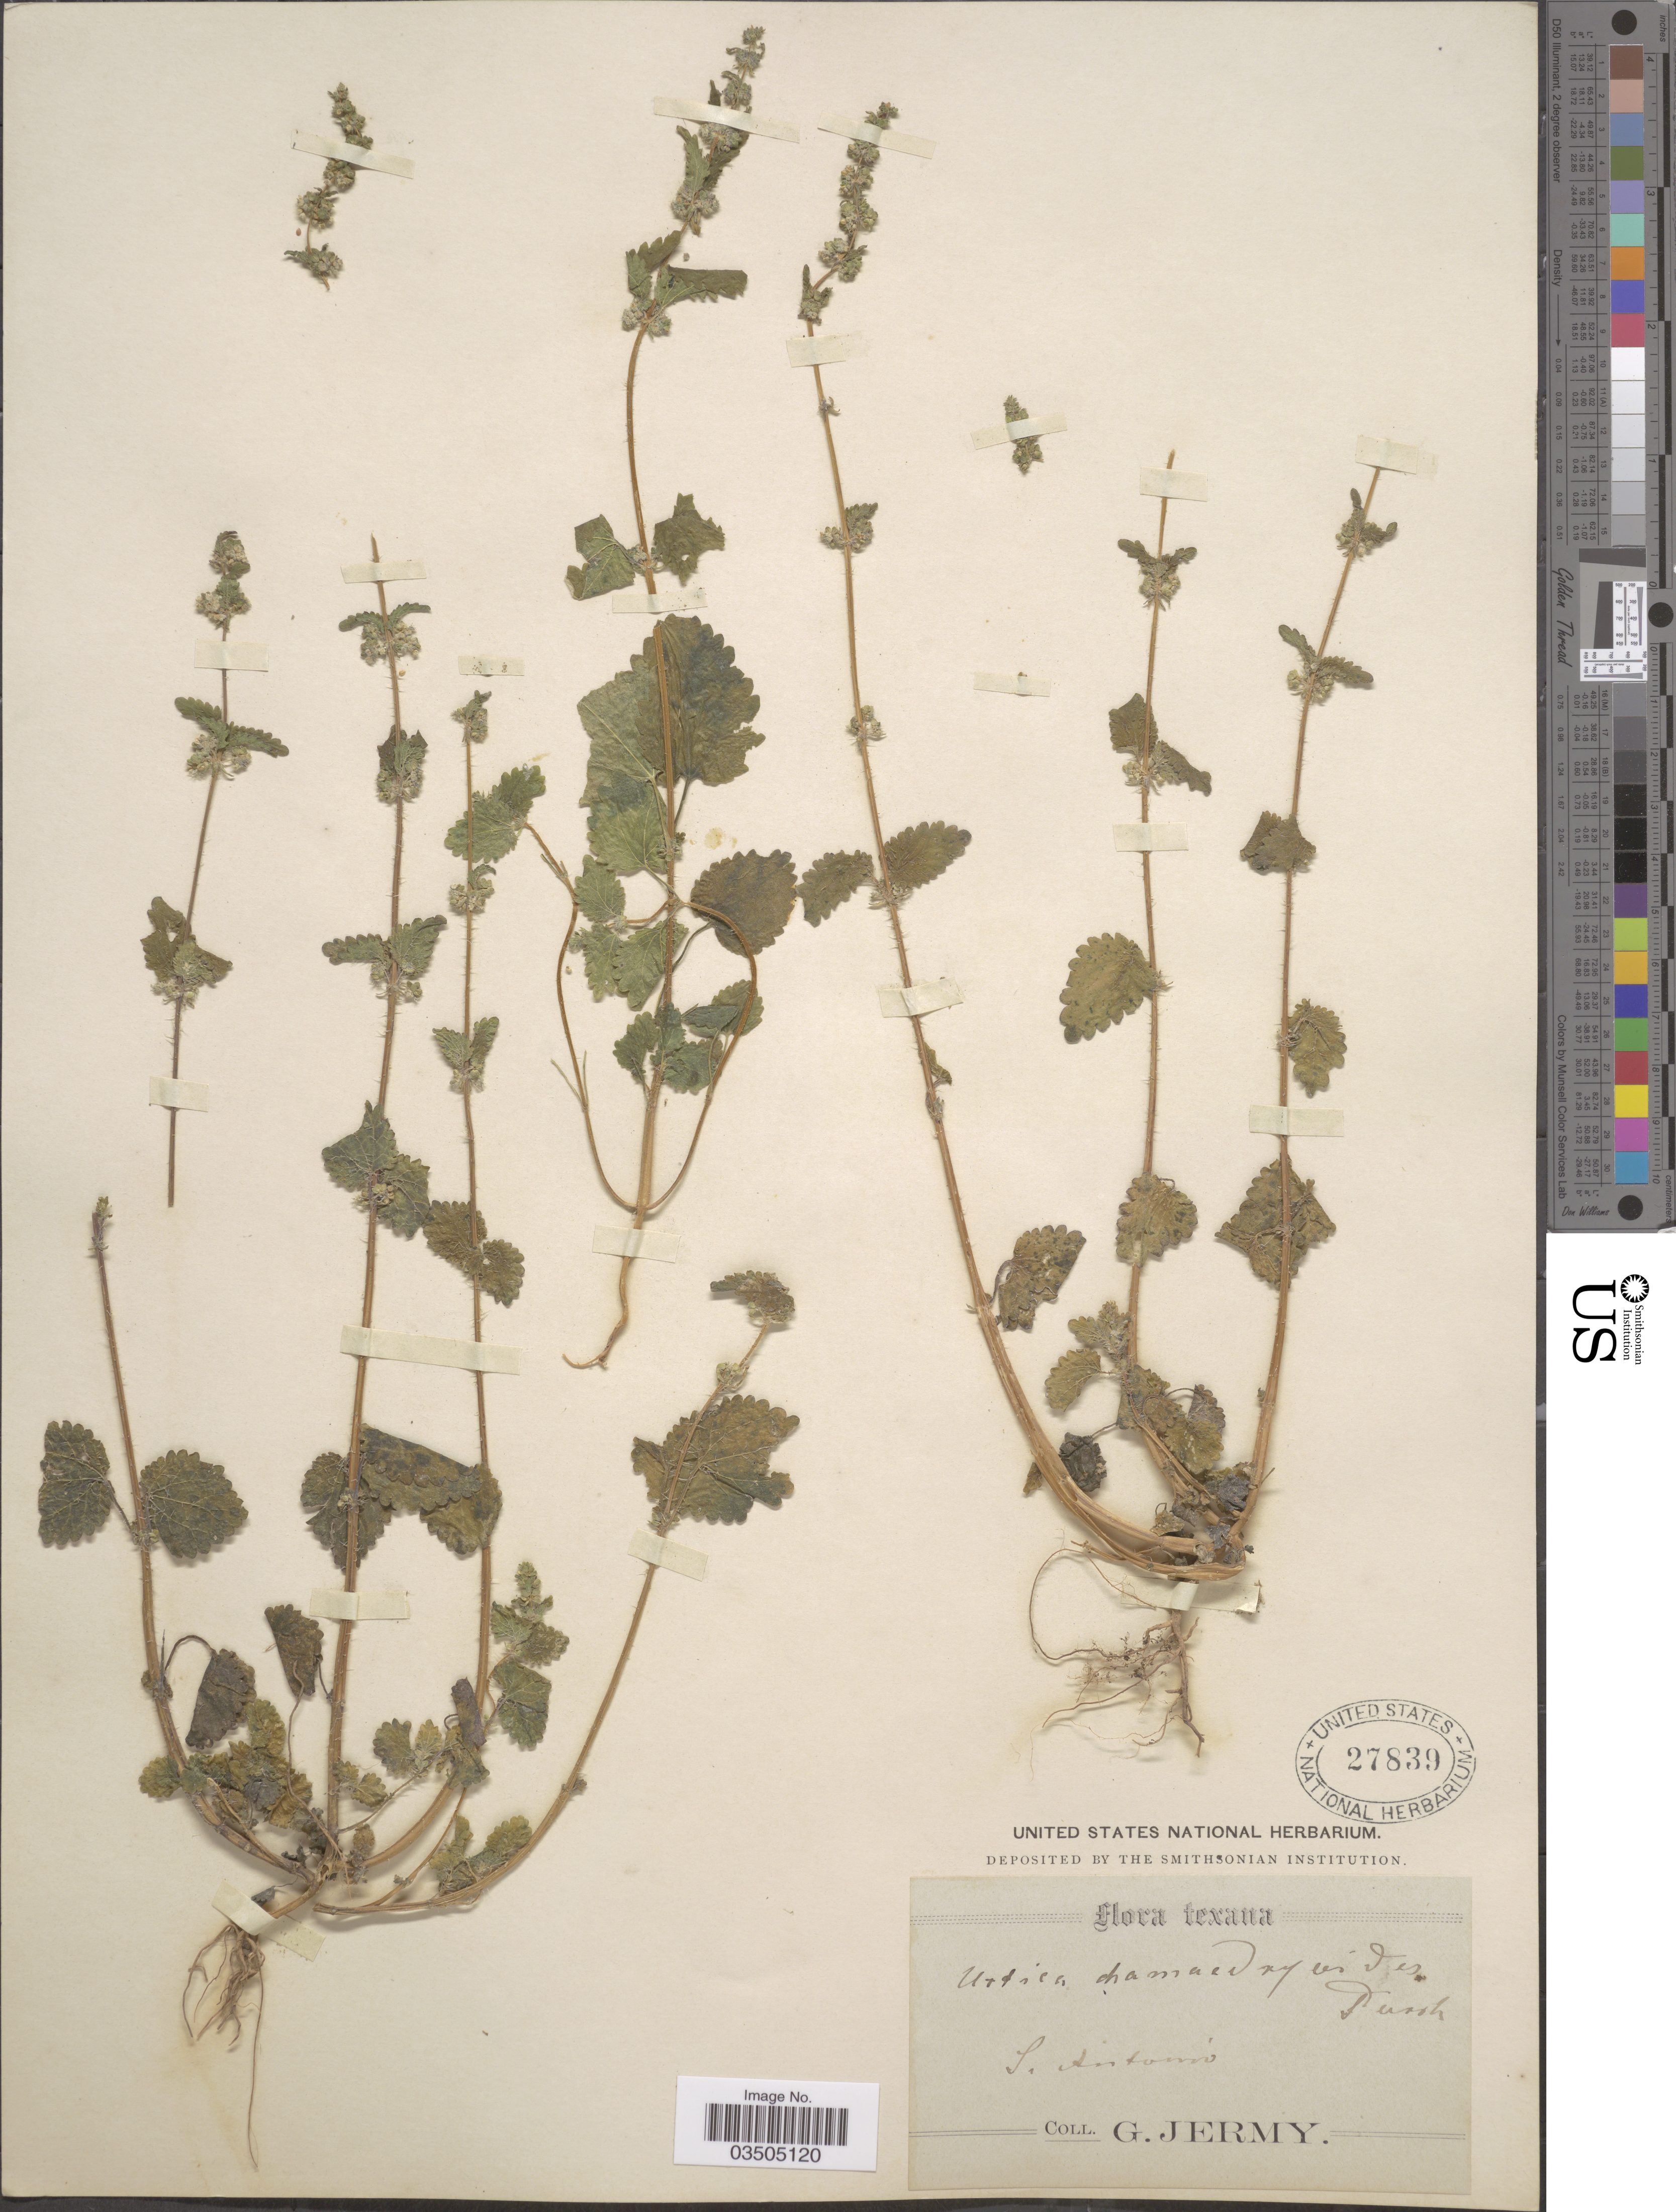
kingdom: Plantae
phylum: Tracheophyta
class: Magnoliopsida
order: Rosales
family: Urticaceae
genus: Urtica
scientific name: Urtica chamaedryoides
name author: Pursh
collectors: G. Jermy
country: United States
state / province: Texas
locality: S. Antonio.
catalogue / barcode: US 27839